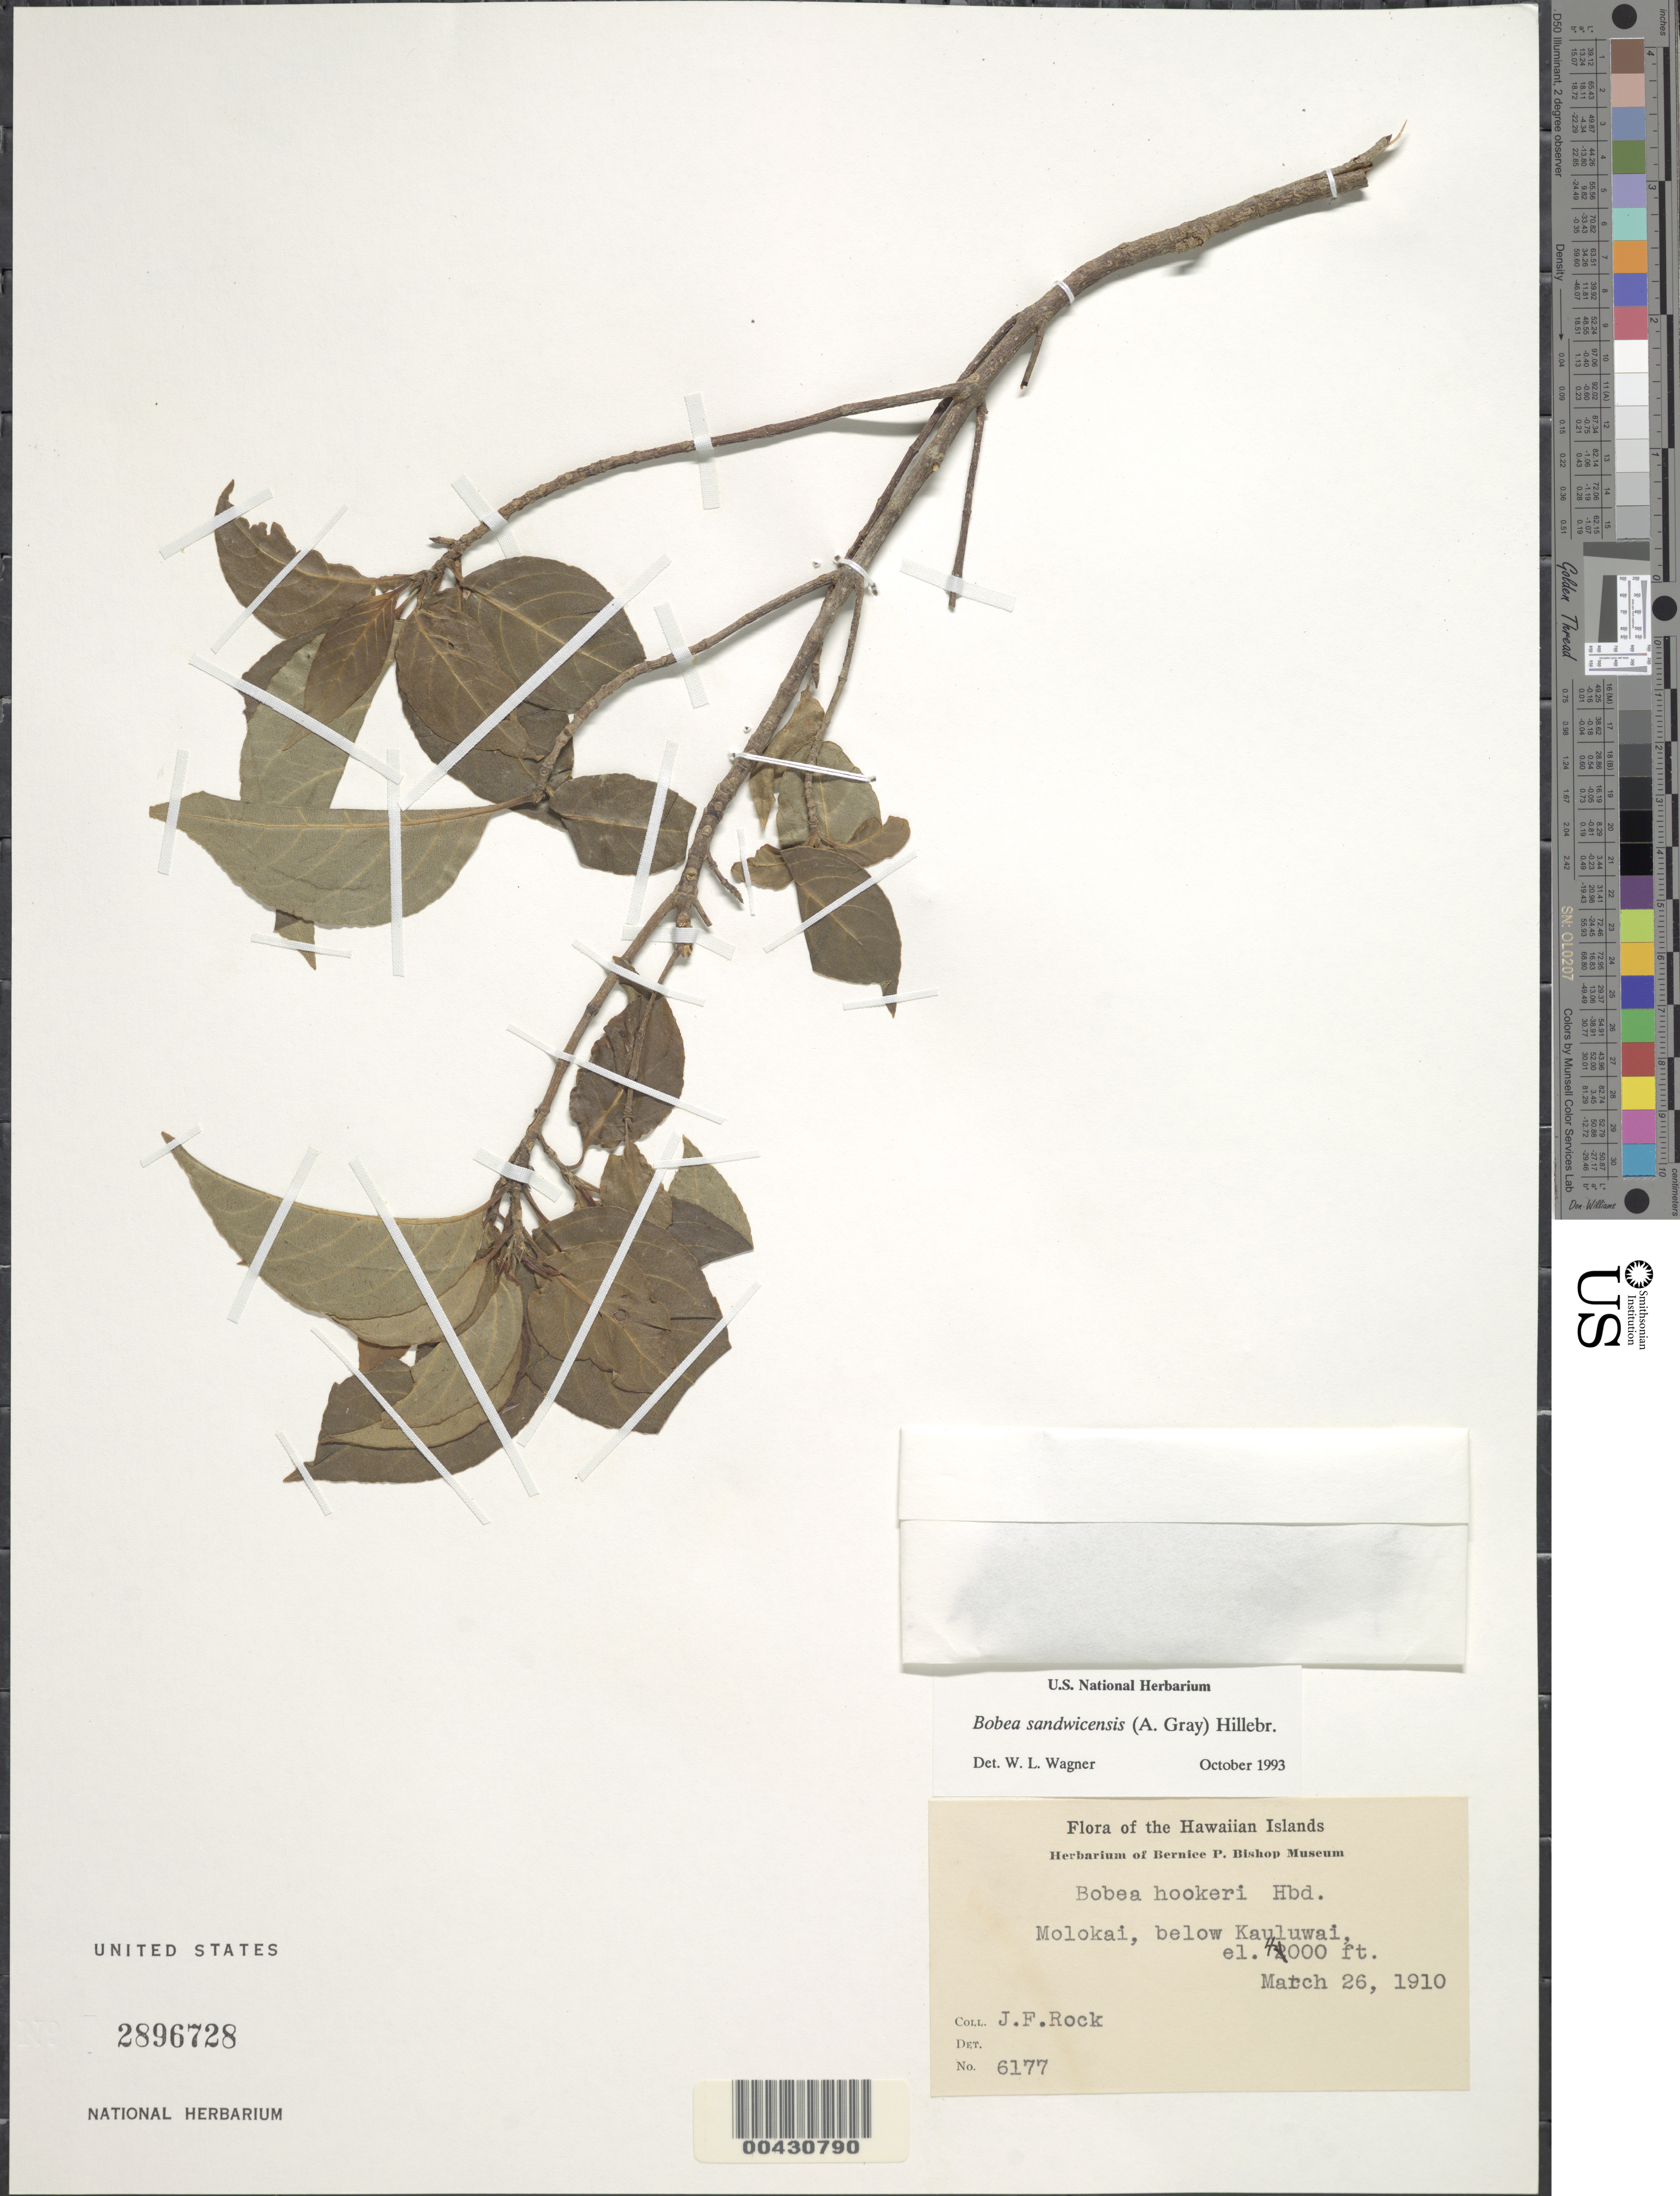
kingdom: Plantae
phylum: Tracheophyta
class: Magnoliopsida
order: Gentianales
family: Rubiaceae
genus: Bobea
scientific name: Bobea sandwicensis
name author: (A. Gray) Hillebr.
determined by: Wagner, W. L., (BOT), Smithsonian Institution - National Museum of Natural History (UNITED STATES)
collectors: J. F. Rock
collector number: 6177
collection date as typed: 26 Mar 1910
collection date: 1910-03-26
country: United States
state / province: Hawaii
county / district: Maui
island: Moloka'i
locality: Below Kauluwai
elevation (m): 1219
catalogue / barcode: US 2896728